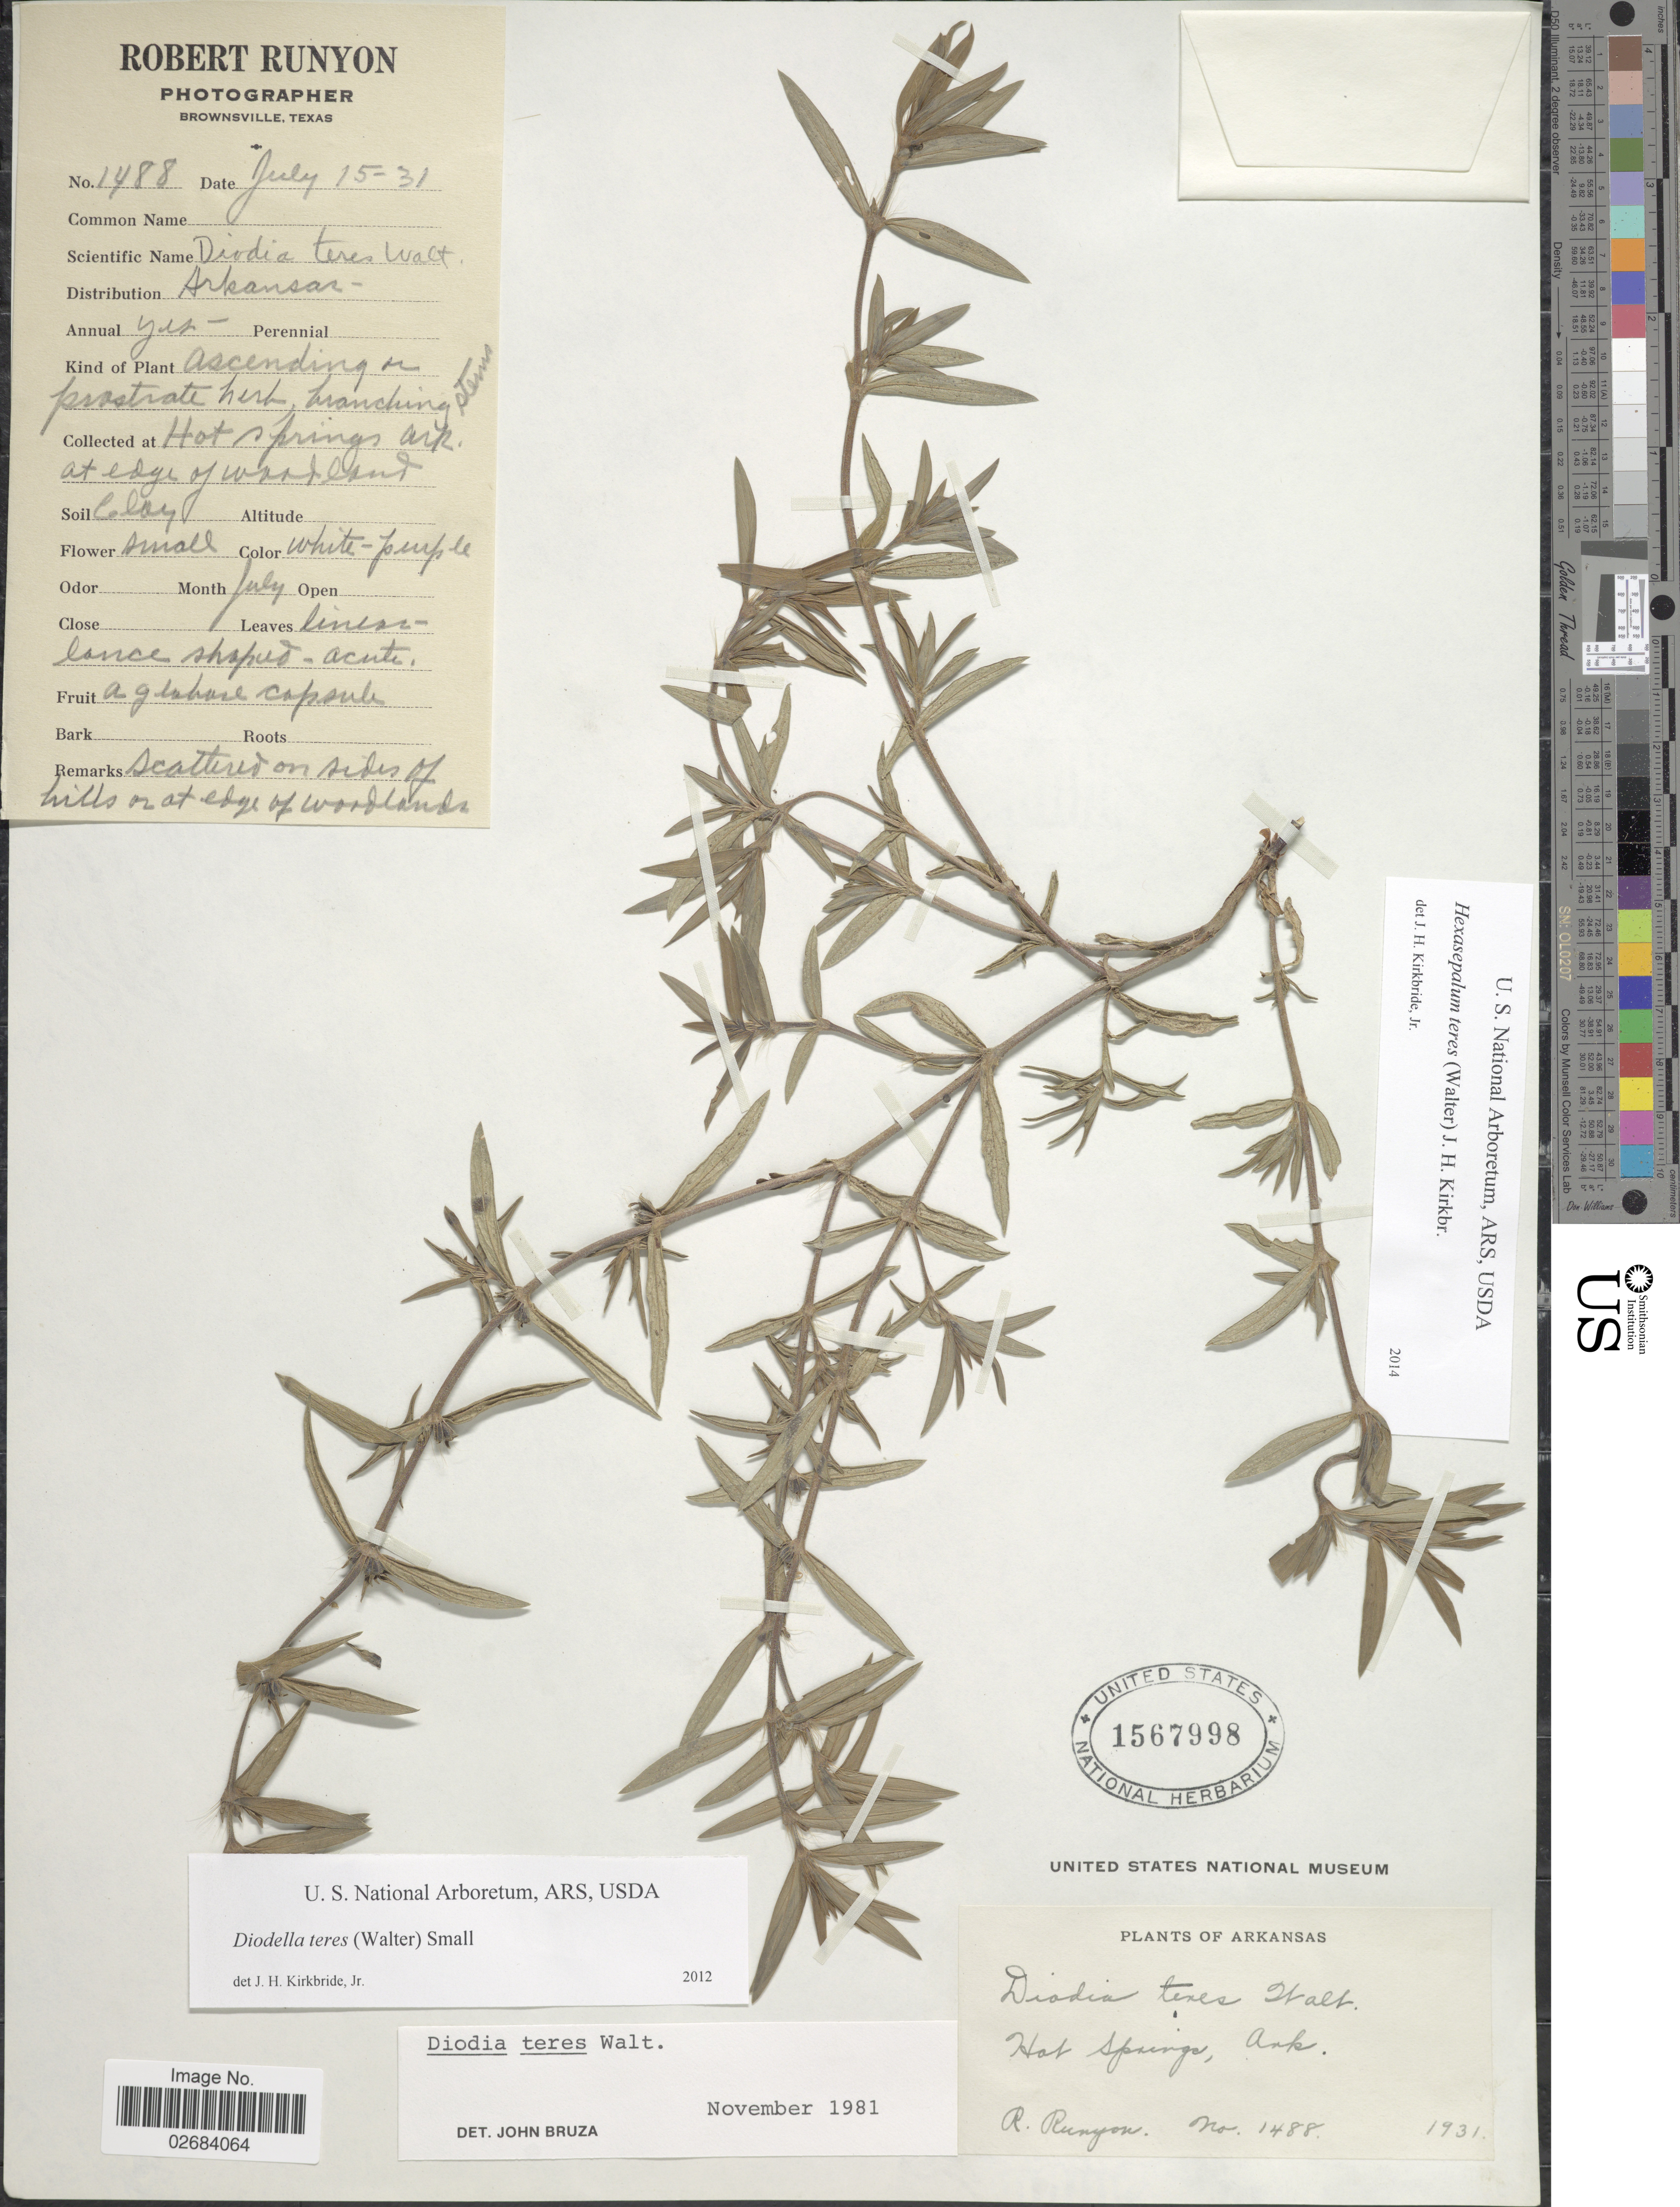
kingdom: Plantae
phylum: Tracheophyta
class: Magnoliopsida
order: Gentianales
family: Rubiaceae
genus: Diodia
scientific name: Diodia teres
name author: Walter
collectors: R. Runyon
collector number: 1488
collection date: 1931-07-18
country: United States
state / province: Arkansas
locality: Hot Springs, at edge of woodland.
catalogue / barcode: US 1567998